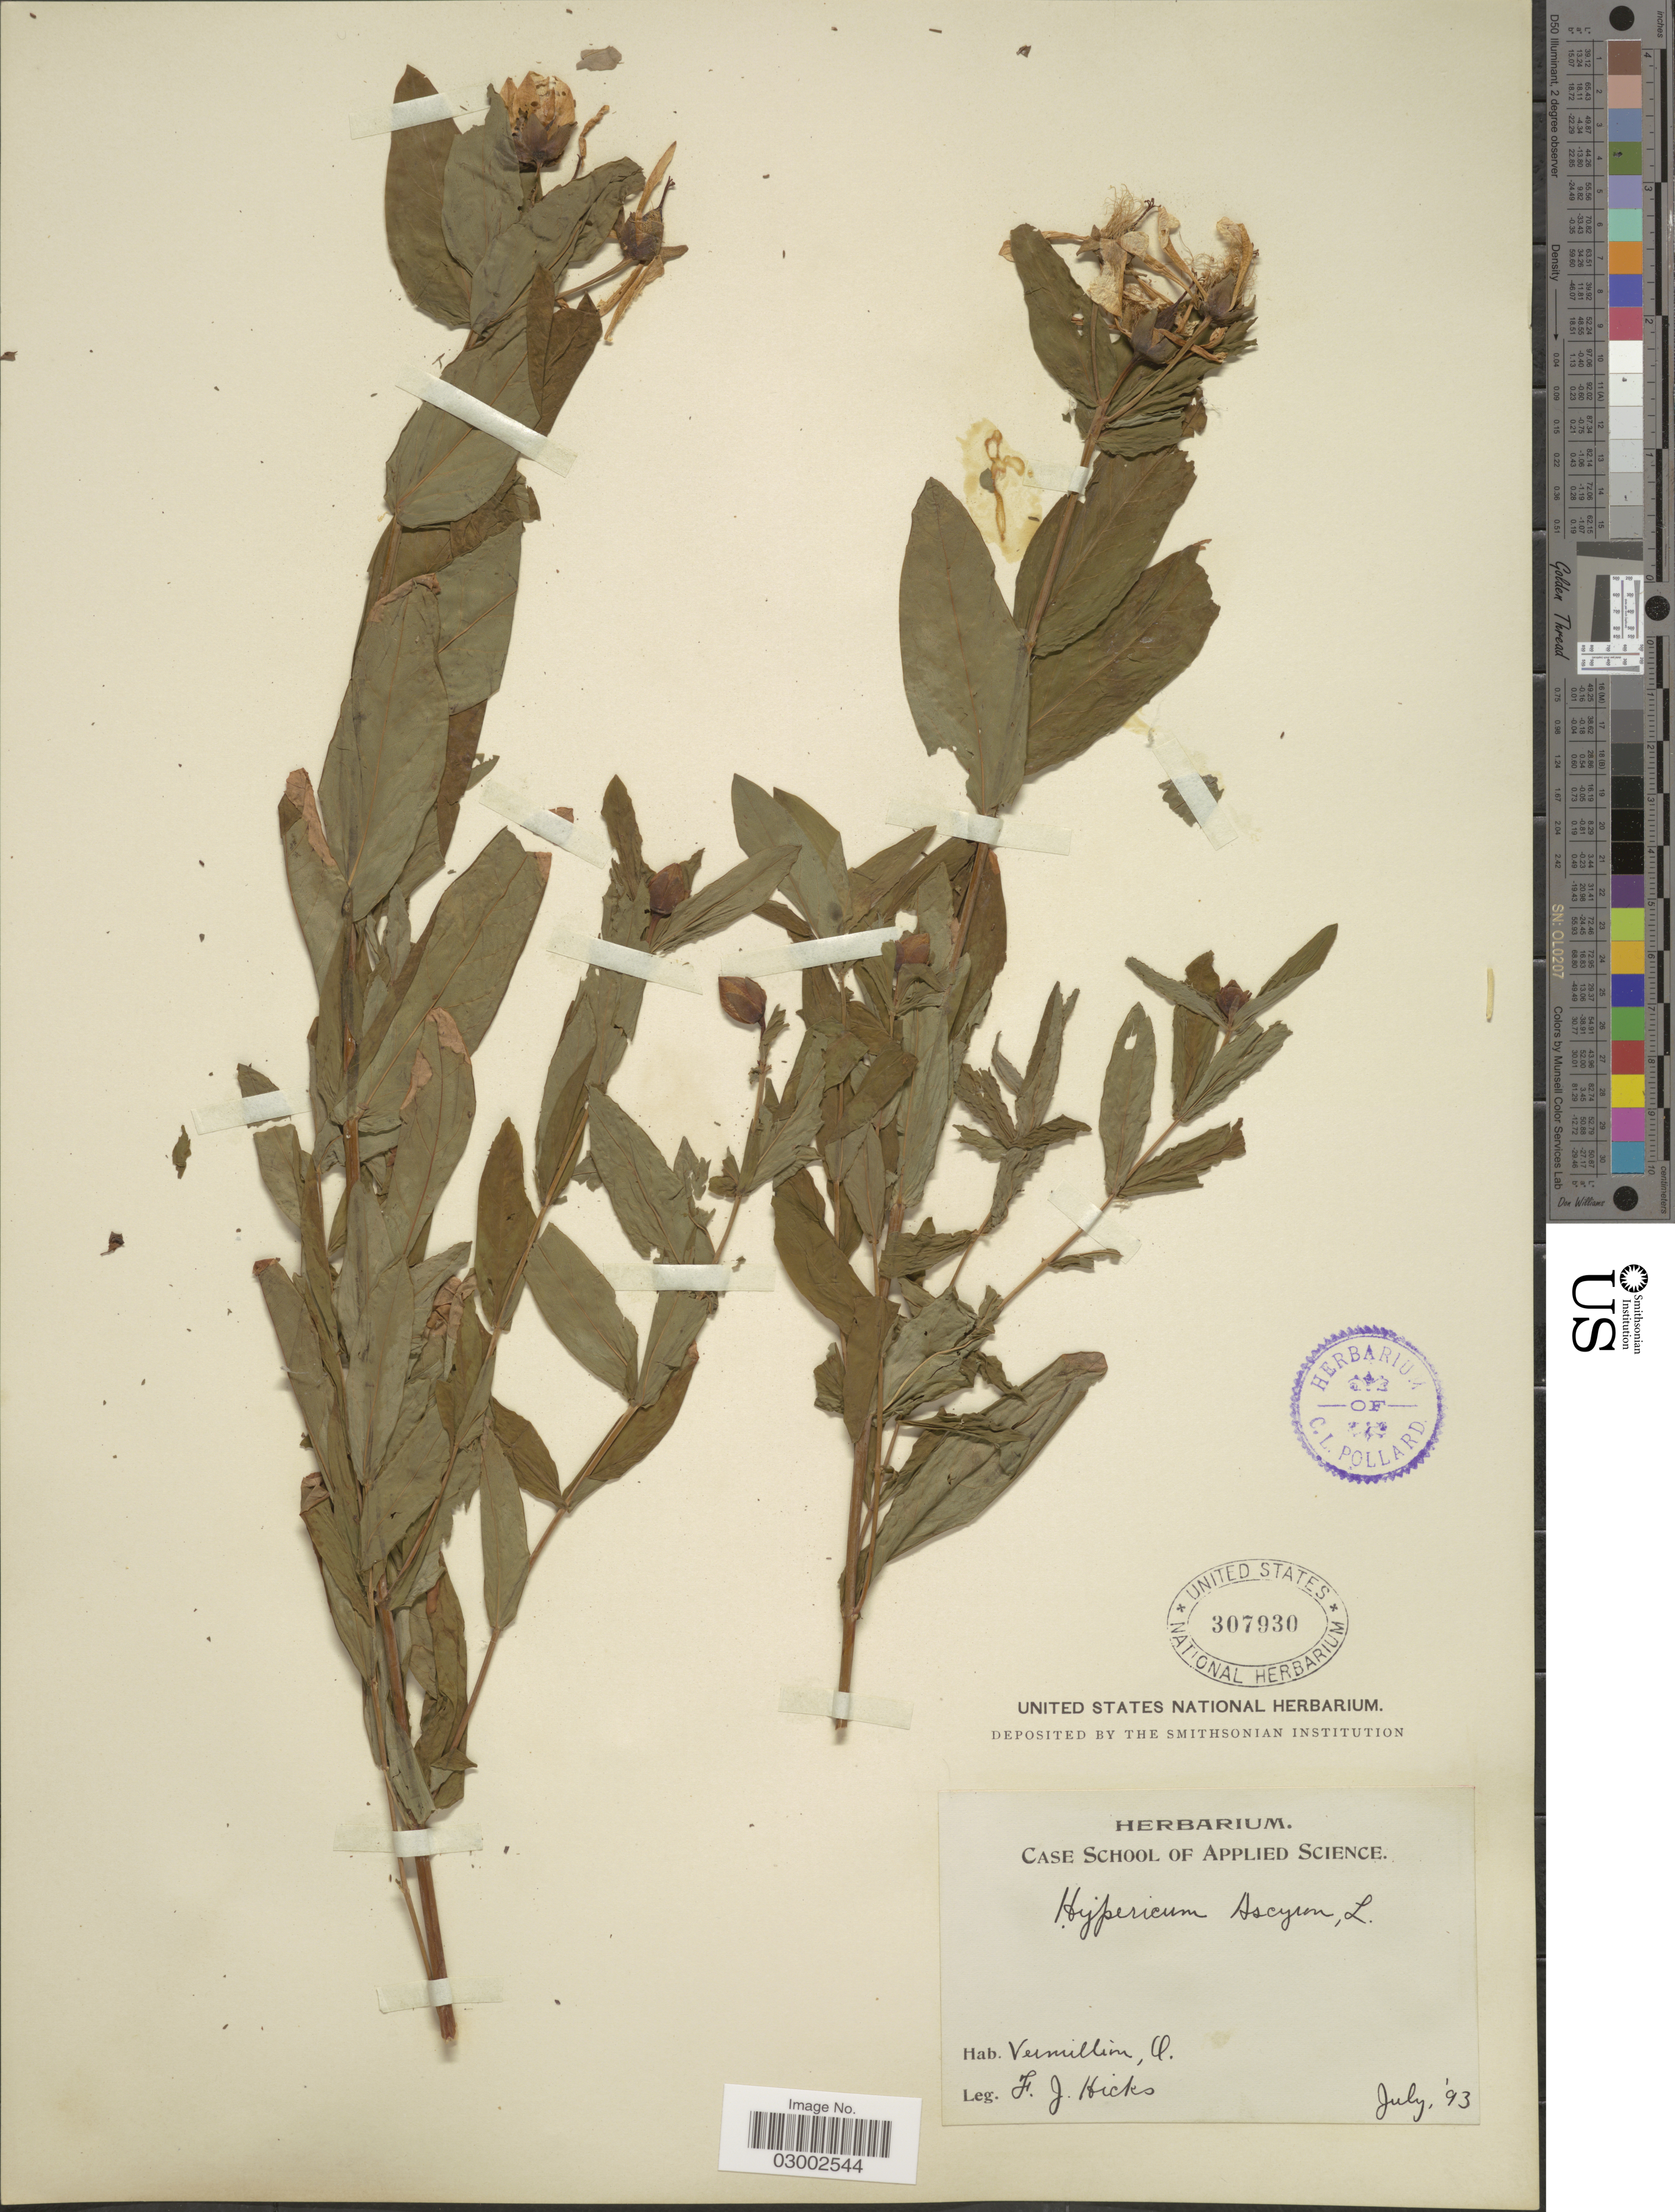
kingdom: Plantae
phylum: Tracheophyta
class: Magnoliopsida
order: Malpighiales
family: Hypericaceae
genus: Hypericum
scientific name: Hypericum ascyron subsp. pyramidatum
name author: (Aiton) N. Robson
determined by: Strong, Mark T., (BOT), Smithsonian Institution - National Museum of Natural History (UNITED STATES)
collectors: L. E. Hicks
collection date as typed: Transcribed d/m/y: /7/93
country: United States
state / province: Ohio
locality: Vermillion, O.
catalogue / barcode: US 3079930